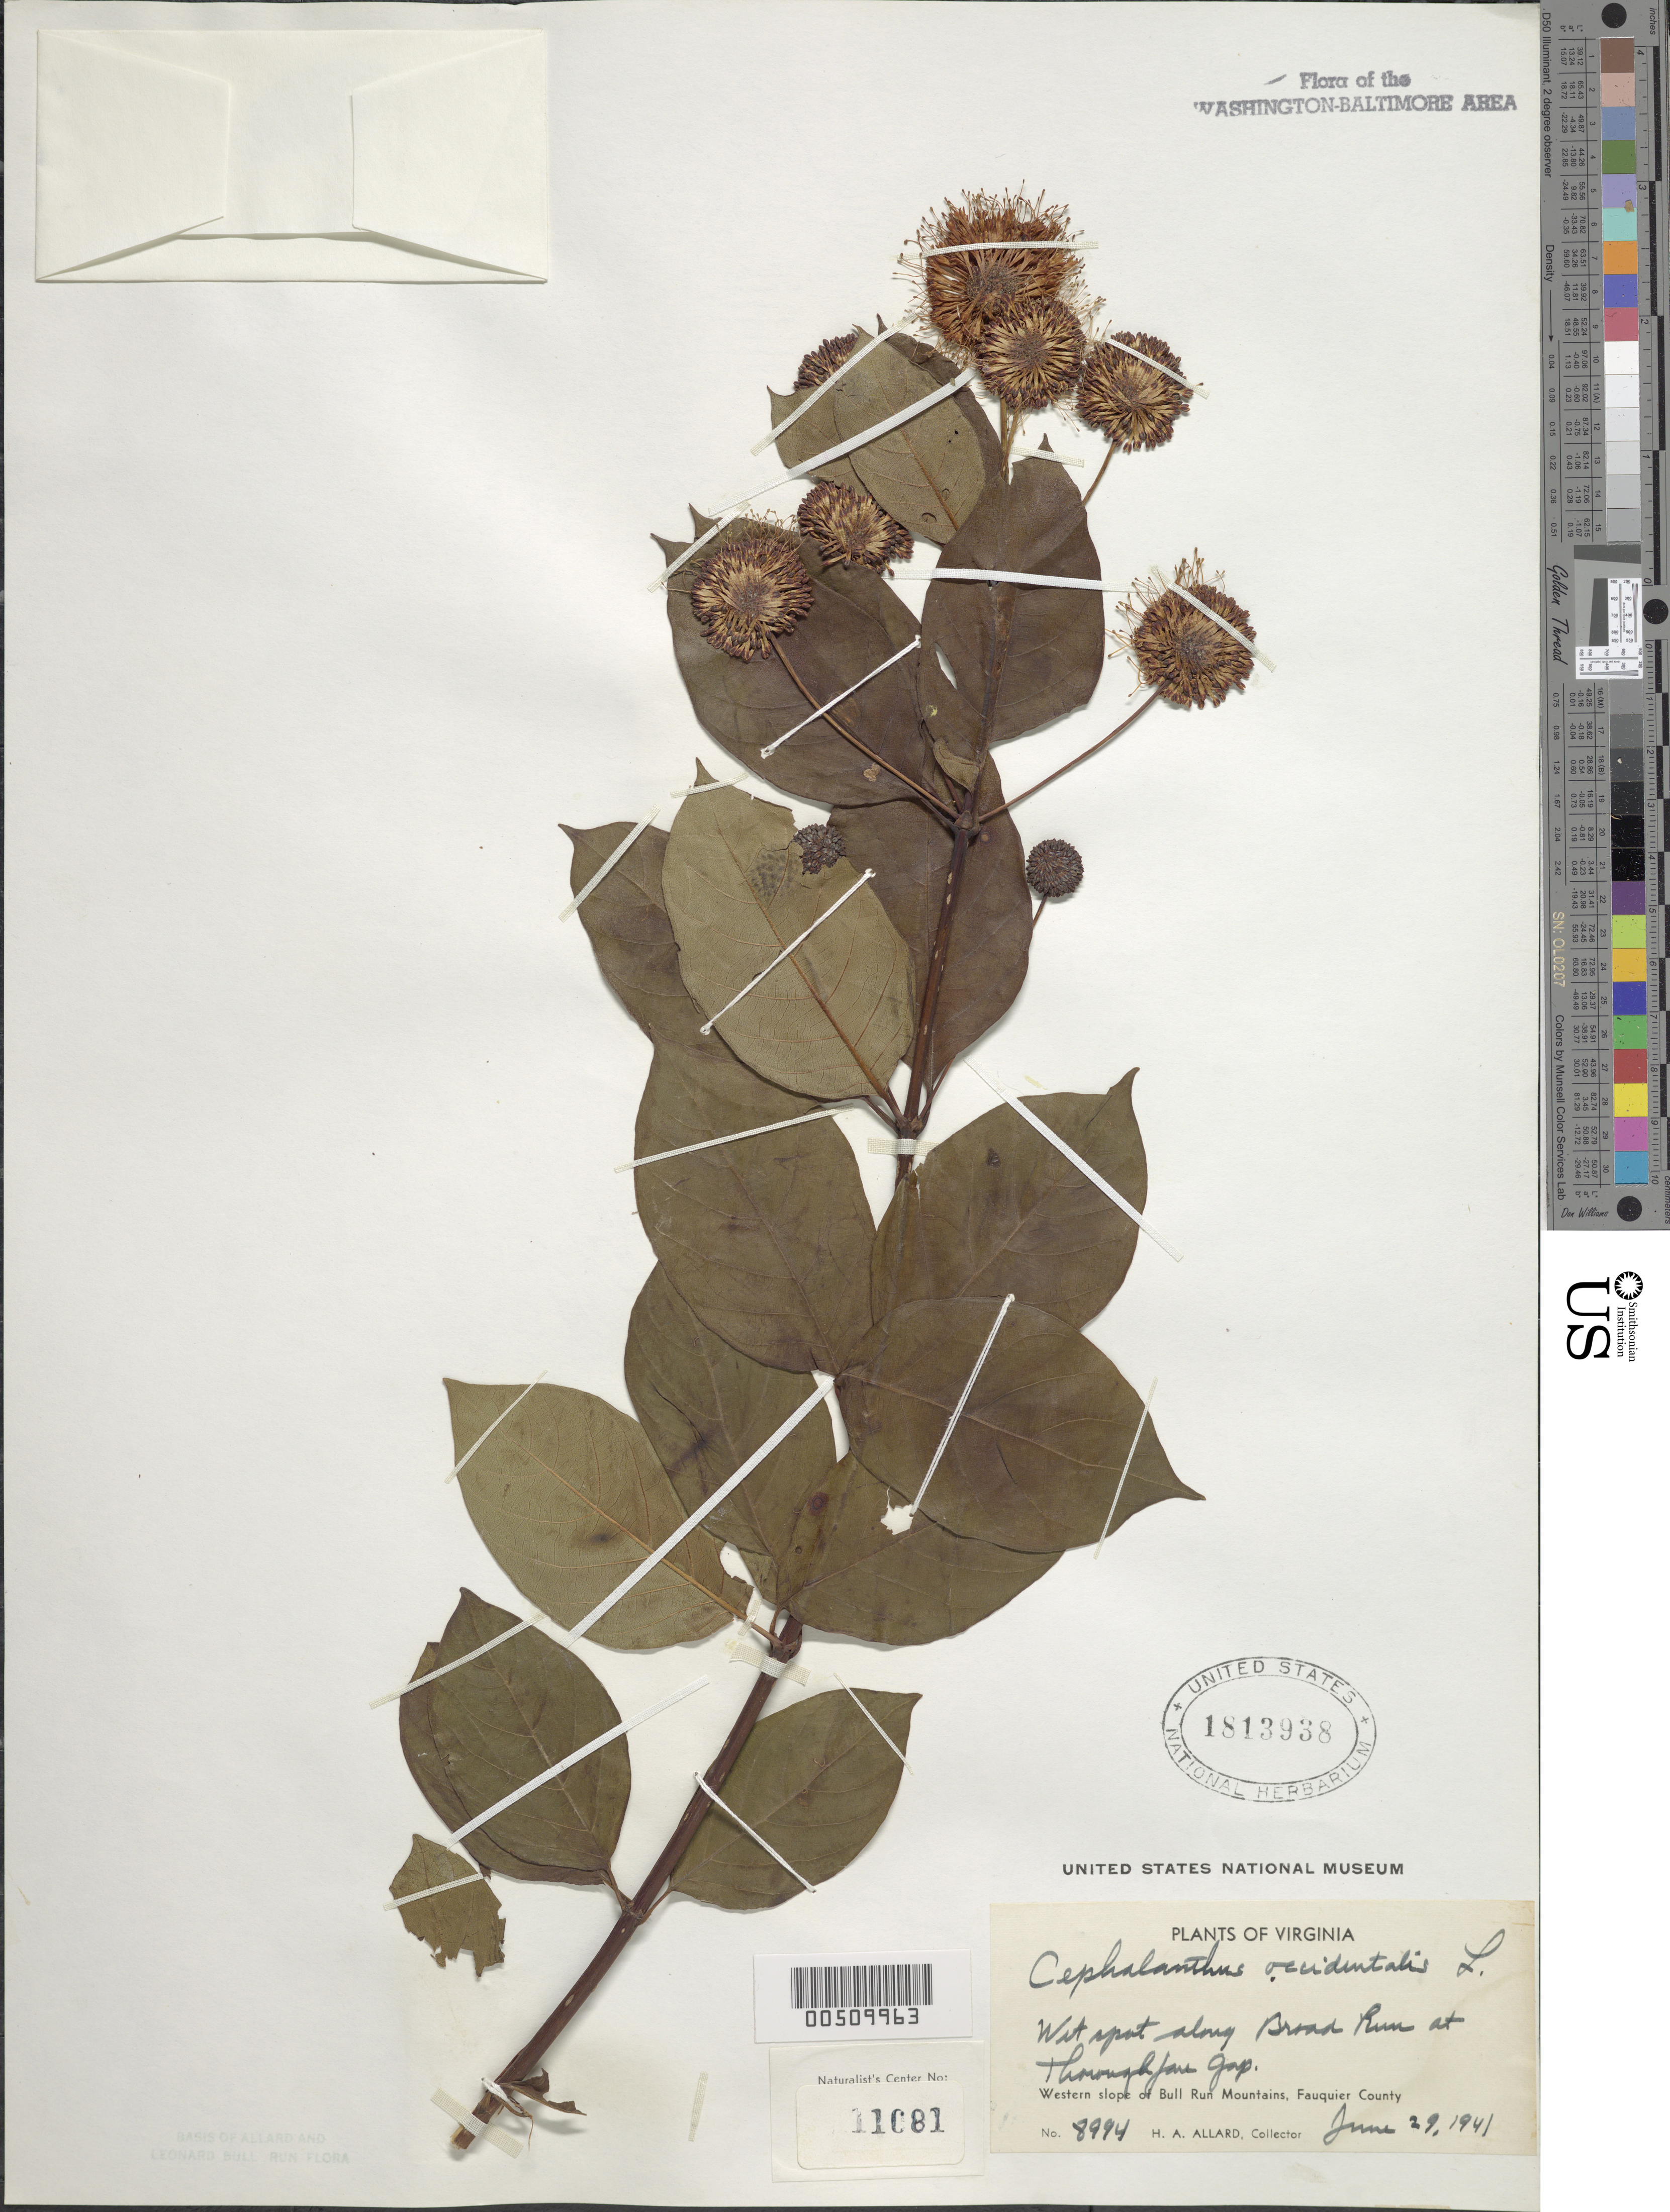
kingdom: Plantae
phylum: Tracheophyta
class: Magnoliopsida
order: Gentianales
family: Rubiaceae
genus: Cephalanthus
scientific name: Cephalanthus occidentalis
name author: L.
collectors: H. A. Allard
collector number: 8994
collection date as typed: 29 Jun 1941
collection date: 1941-06-29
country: United States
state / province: Virginia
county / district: Fauquier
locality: Bull Run Mts., Broad Run at Thoroughfare Gap Bull Run Mts.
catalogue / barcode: US 1813938